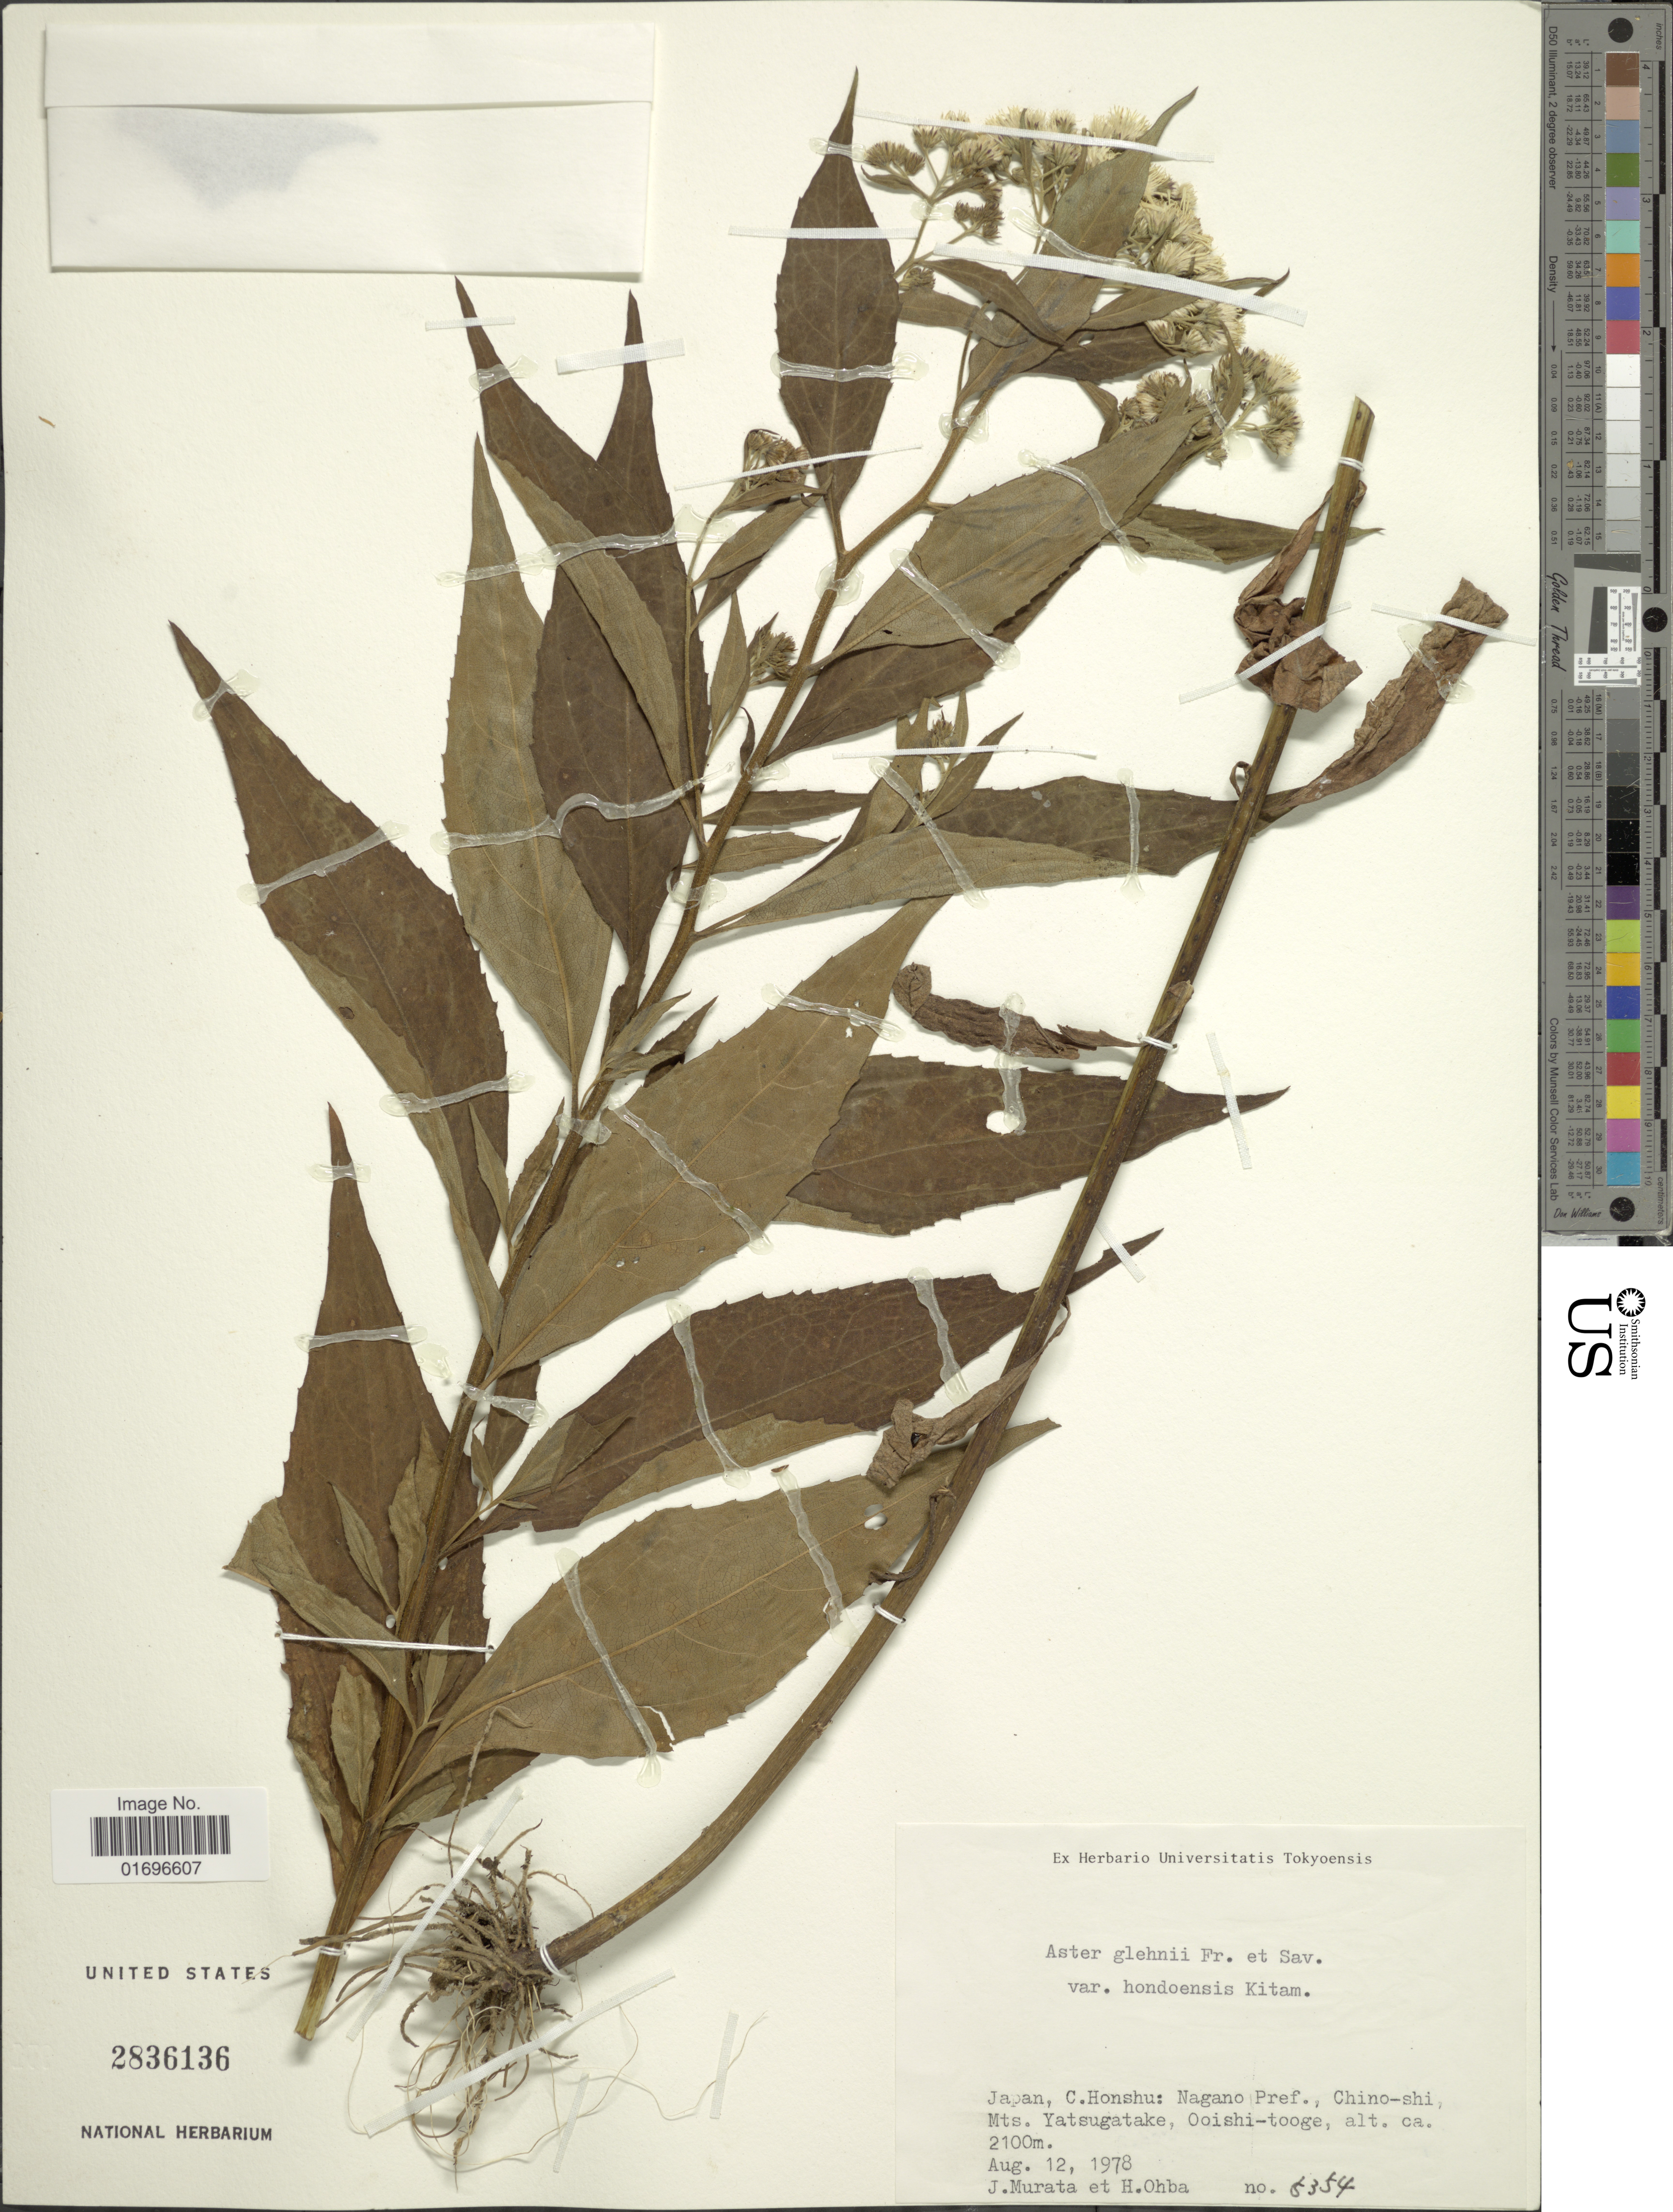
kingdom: Plantae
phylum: Tracheophyta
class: Magnoliopsida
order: Asterales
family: Asteraceae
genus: Aster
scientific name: Aster glehnii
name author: F. Schmidt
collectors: J. Murata & H. Ohba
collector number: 5354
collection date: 1978-08-12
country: Japan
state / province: Nagano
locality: Japan, C. Honshu: Nagano Pref., Chino-shi, Mts. Yatsugatake, Ooishi-tooge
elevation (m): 2100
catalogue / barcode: US 2836136